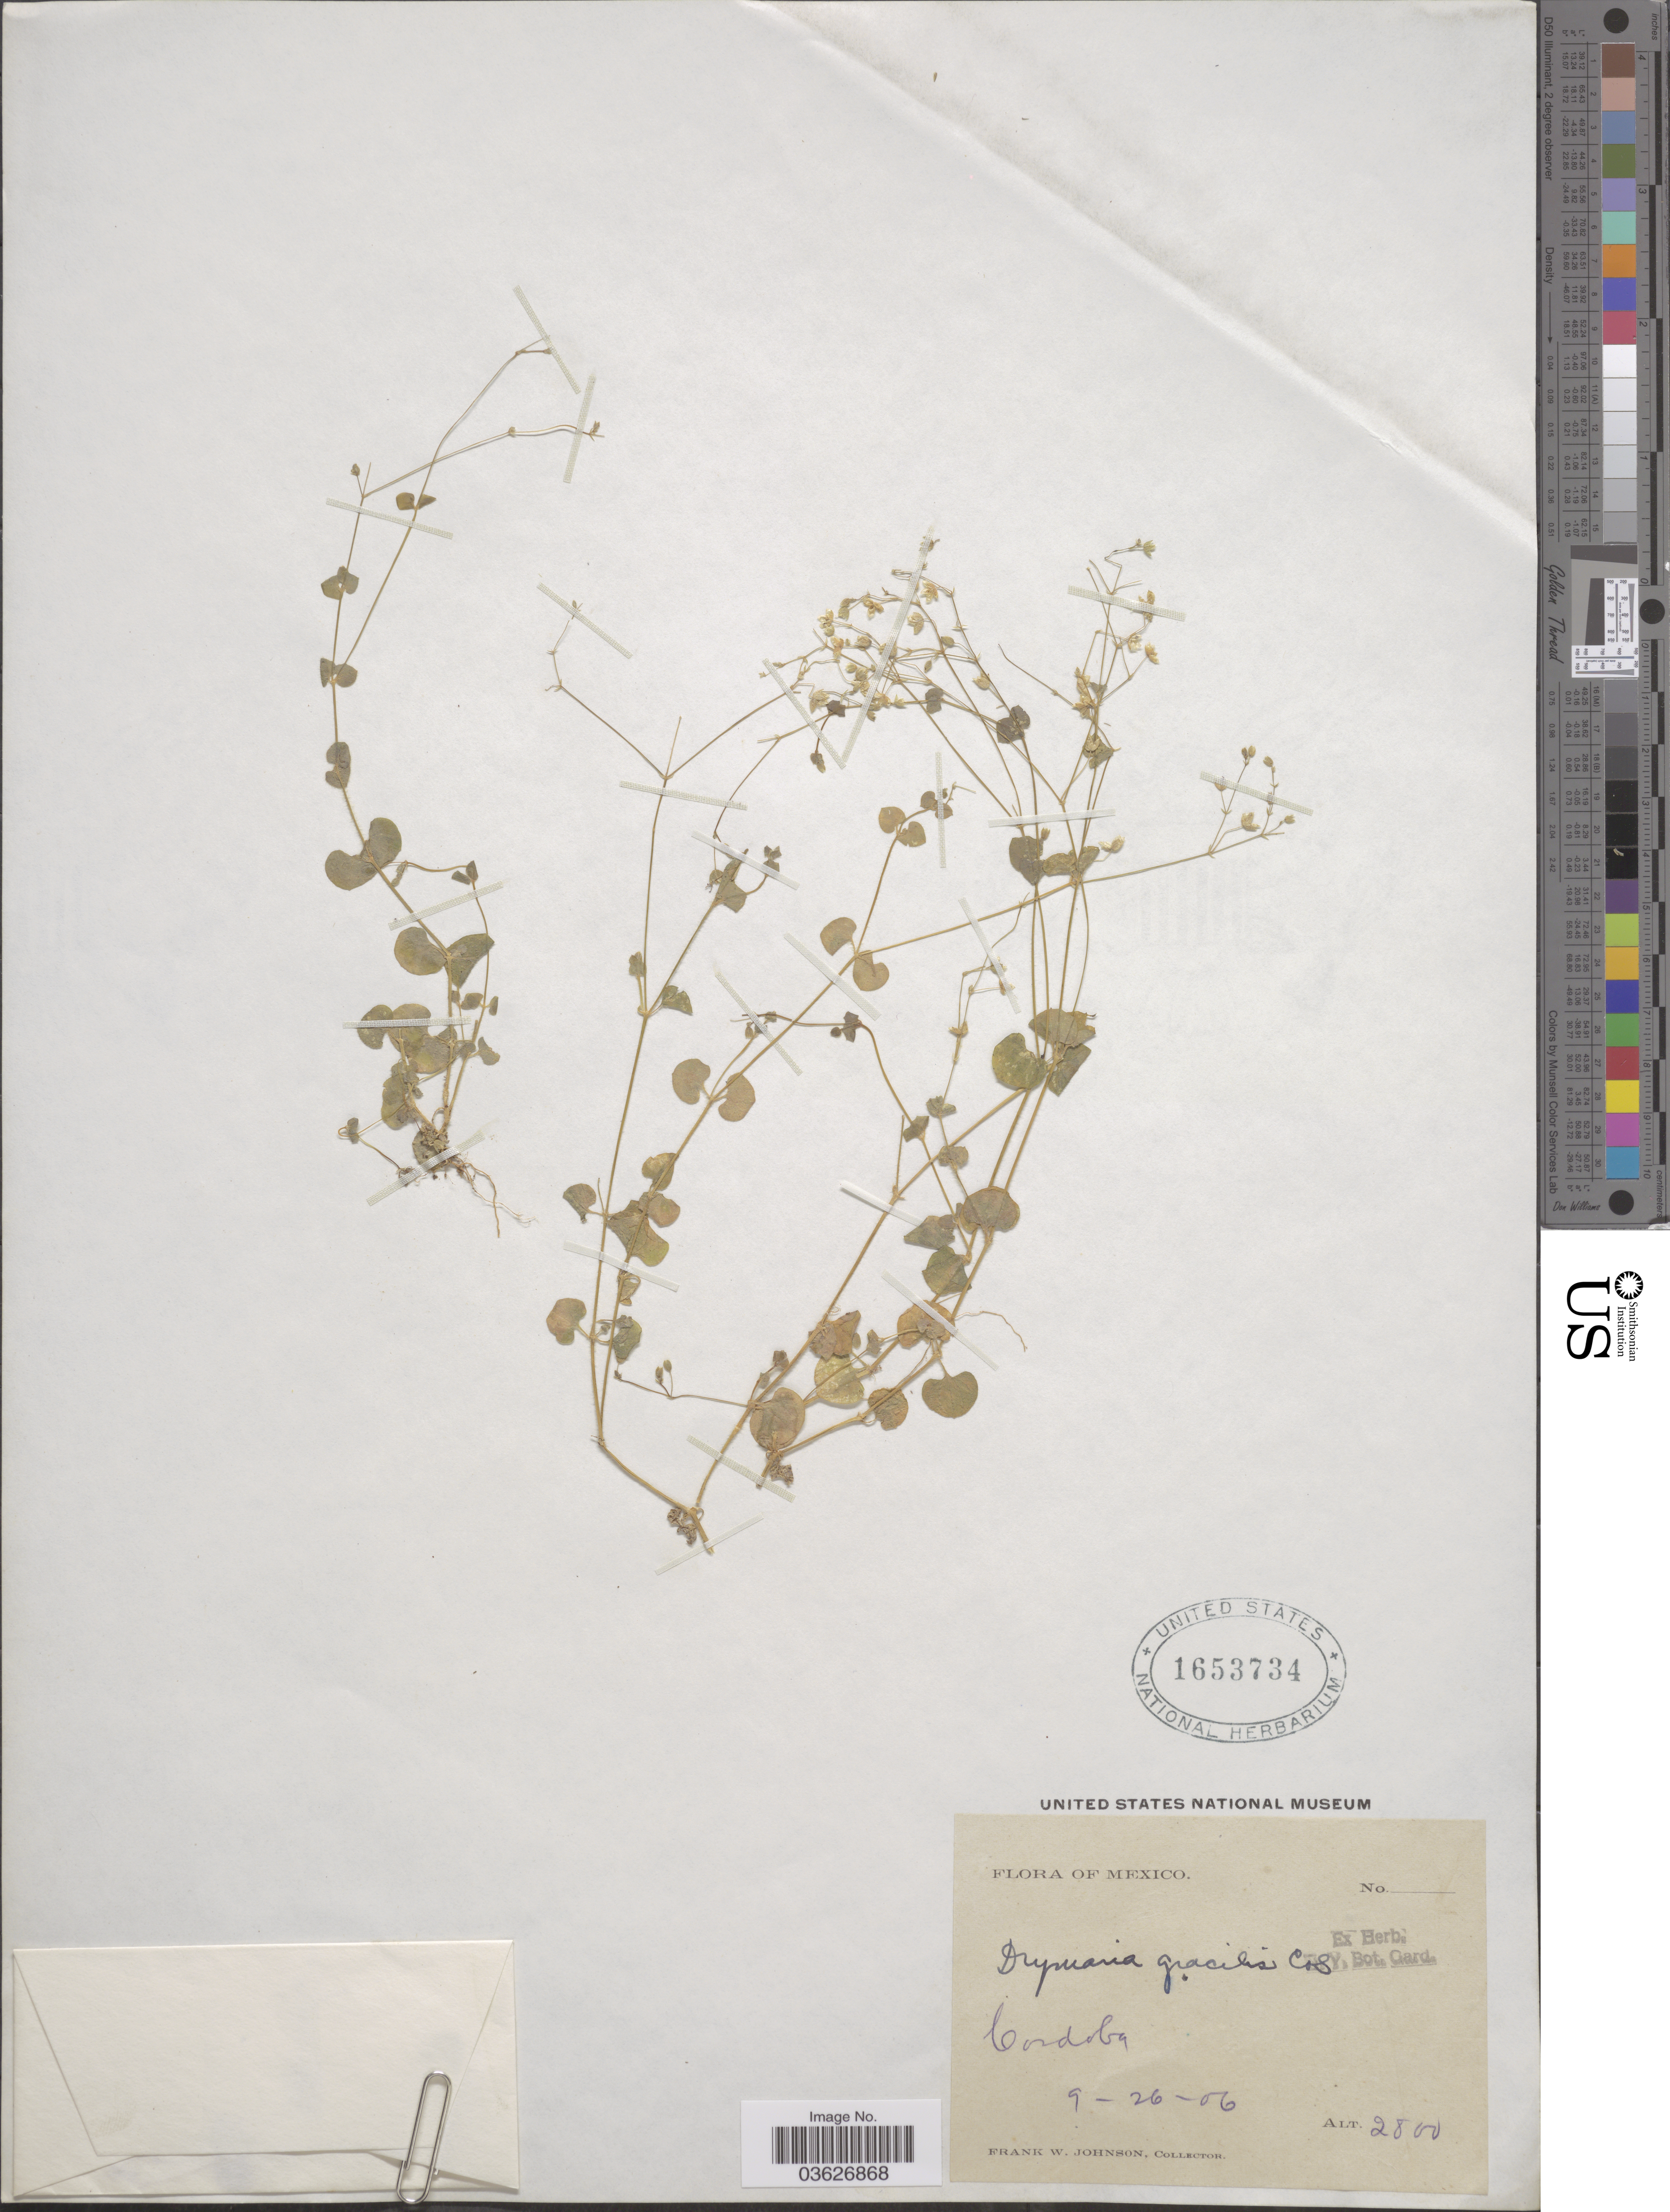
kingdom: Plantae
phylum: Tracheophyta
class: Magnoliopsida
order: Caryophyllales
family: Caryophyllaceae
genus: Drymaria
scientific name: Drymaria villosa subsp. palustris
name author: (Cham. & Schltdl.) J.A. Duke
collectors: F. W. Johnson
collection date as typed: Transcribed d/m/y: 26/9/6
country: Mexico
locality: Cordoba.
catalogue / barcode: US 1653734